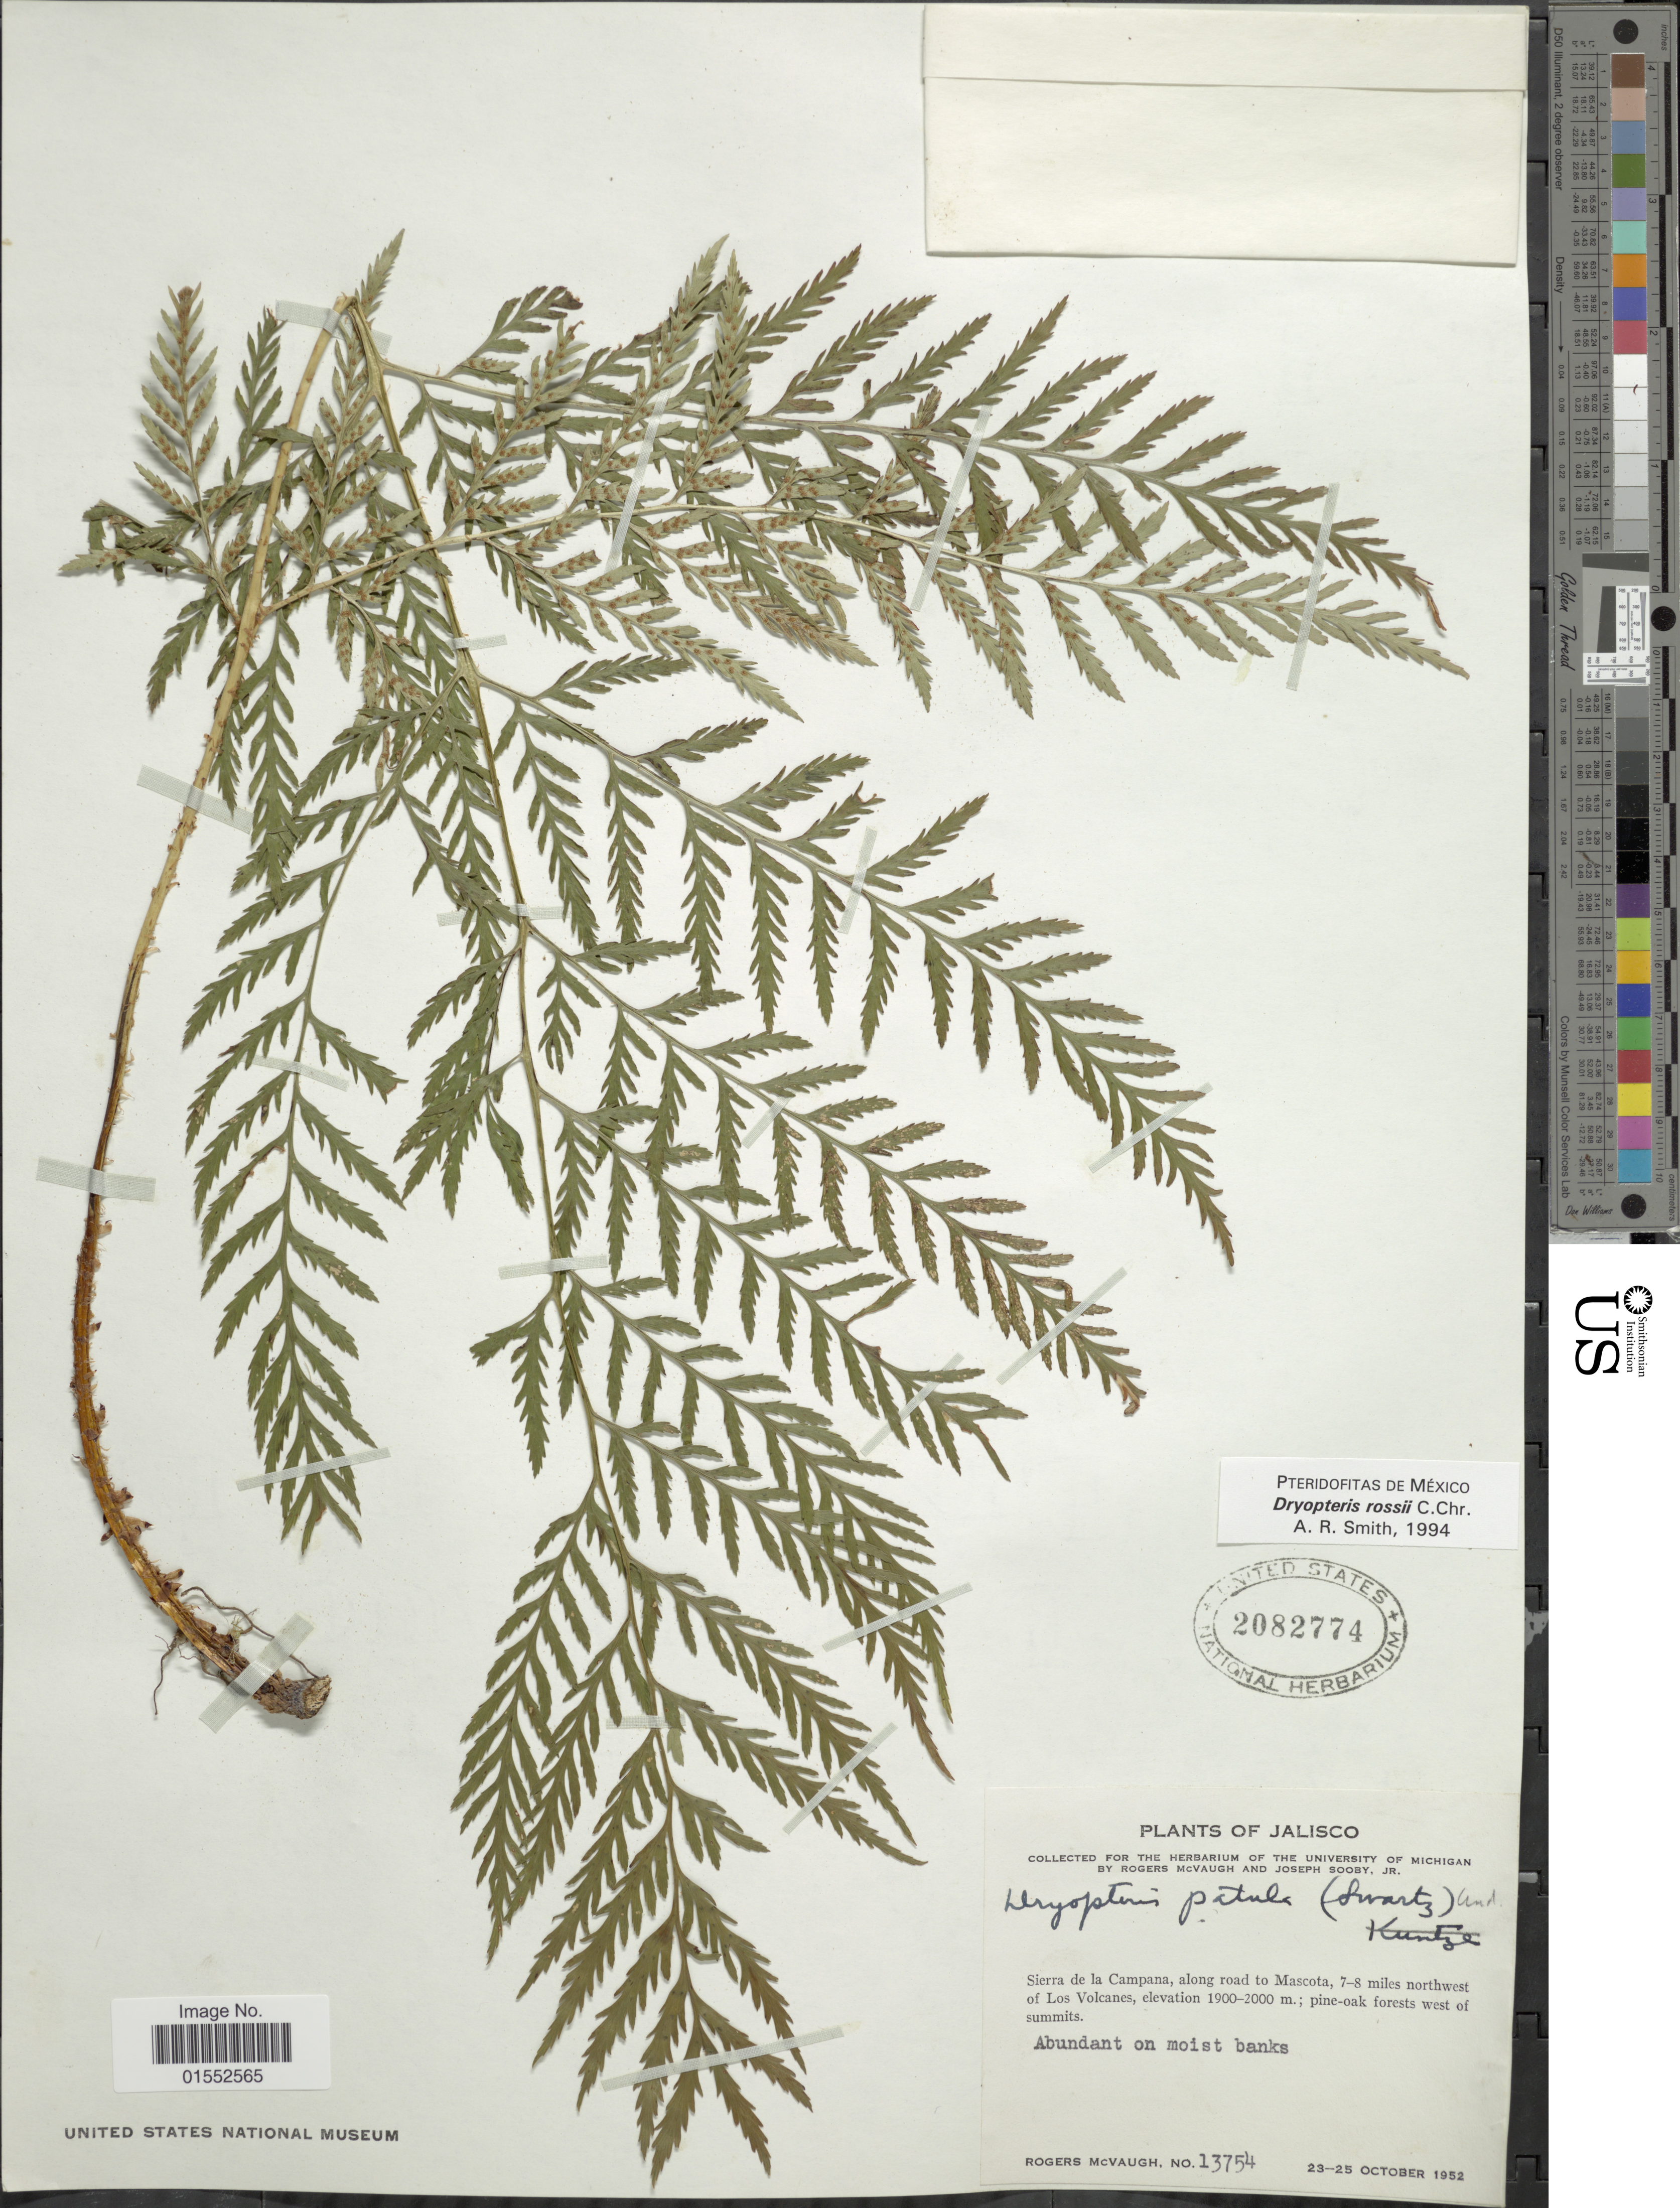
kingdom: Plantae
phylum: Tracheophyta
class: Polypodiopsida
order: Polypodiales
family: Dryopteridaceae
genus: Dryopteris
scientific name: Dryopteris rossii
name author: C. Chr.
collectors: R. McVaugh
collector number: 13754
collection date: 1952-10-23/1952-10-25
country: Mexico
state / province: Jalisco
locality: Jalisco. Sierra de la Campana, along road to Mascota, 7-8 miles northwest of Los Volcanes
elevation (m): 1900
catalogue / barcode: US 2082774